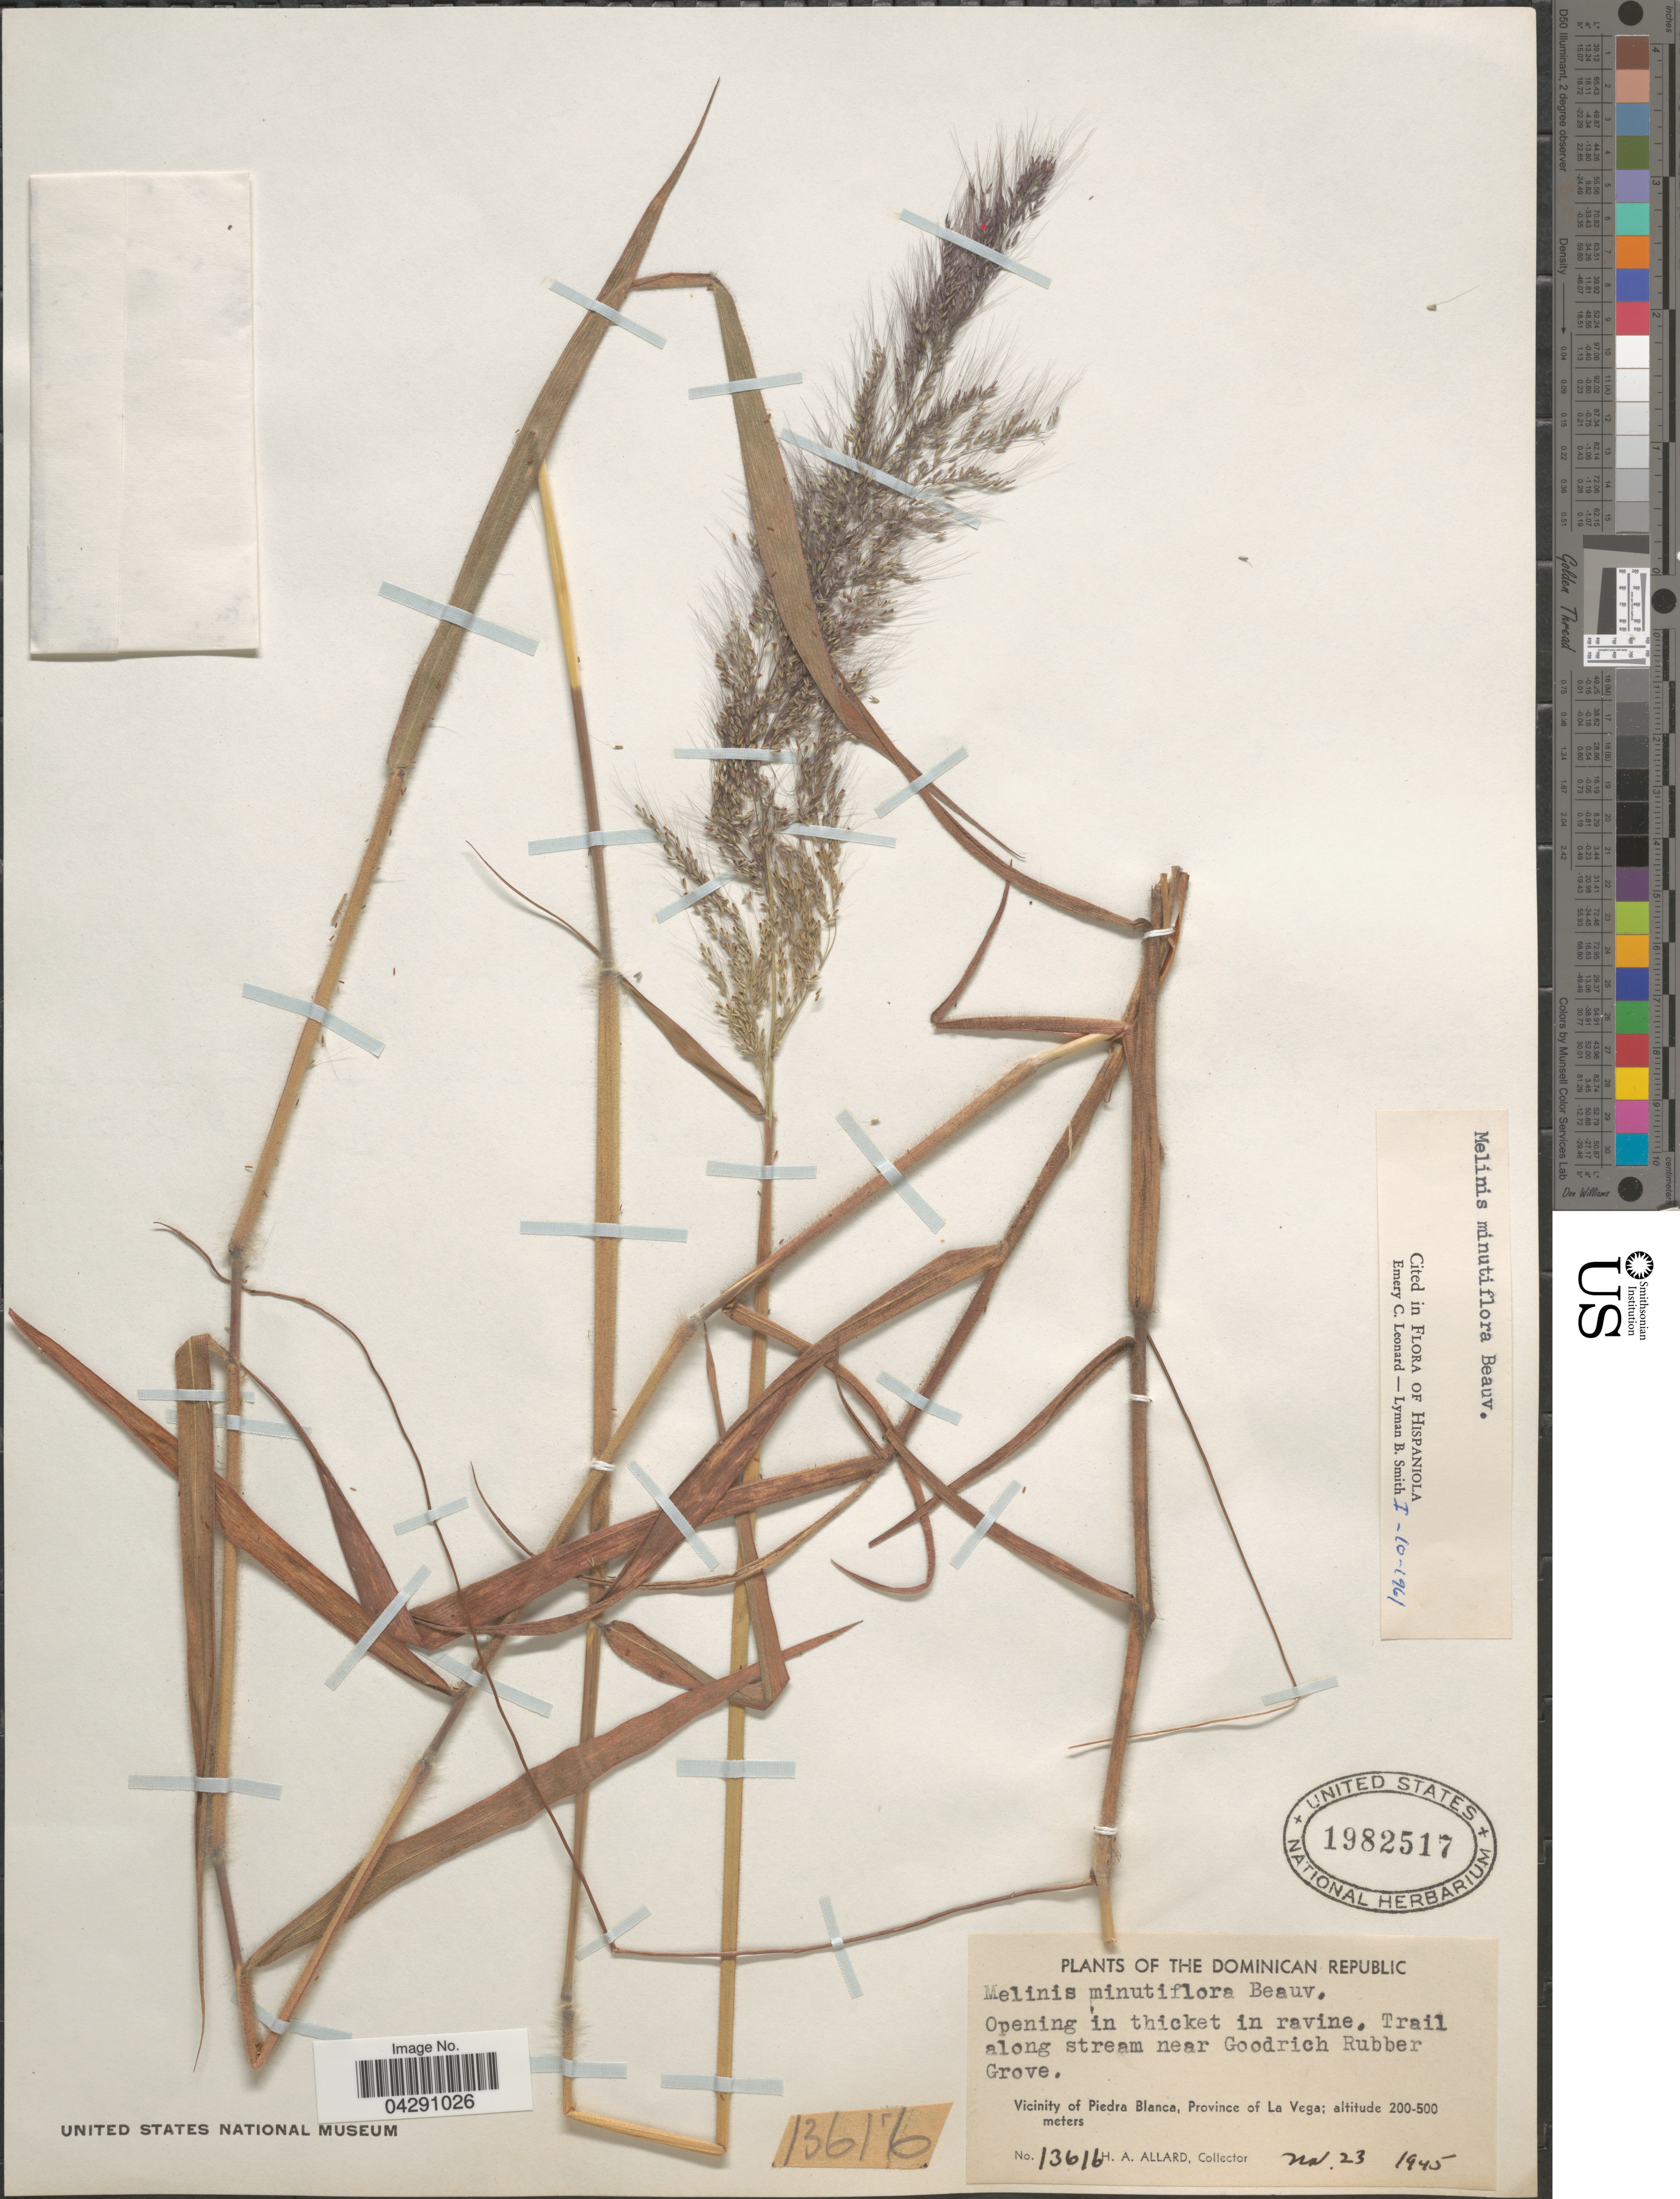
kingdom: Plantae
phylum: Tracheophyta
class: Liliopsida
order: Poales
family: Poaceae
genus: Melinis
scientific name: Melinis minutiflora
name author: P. Beauv.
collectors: H. A. Allard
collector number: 13616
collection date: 1945-11-23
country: Dominican Republic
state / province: La Vega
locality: Trail along stream near Goodrich Rubber Grove. Vicinity of Piedra Blanca.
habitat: opening in thicket in ravine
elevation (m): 200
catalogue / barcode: US 1982517